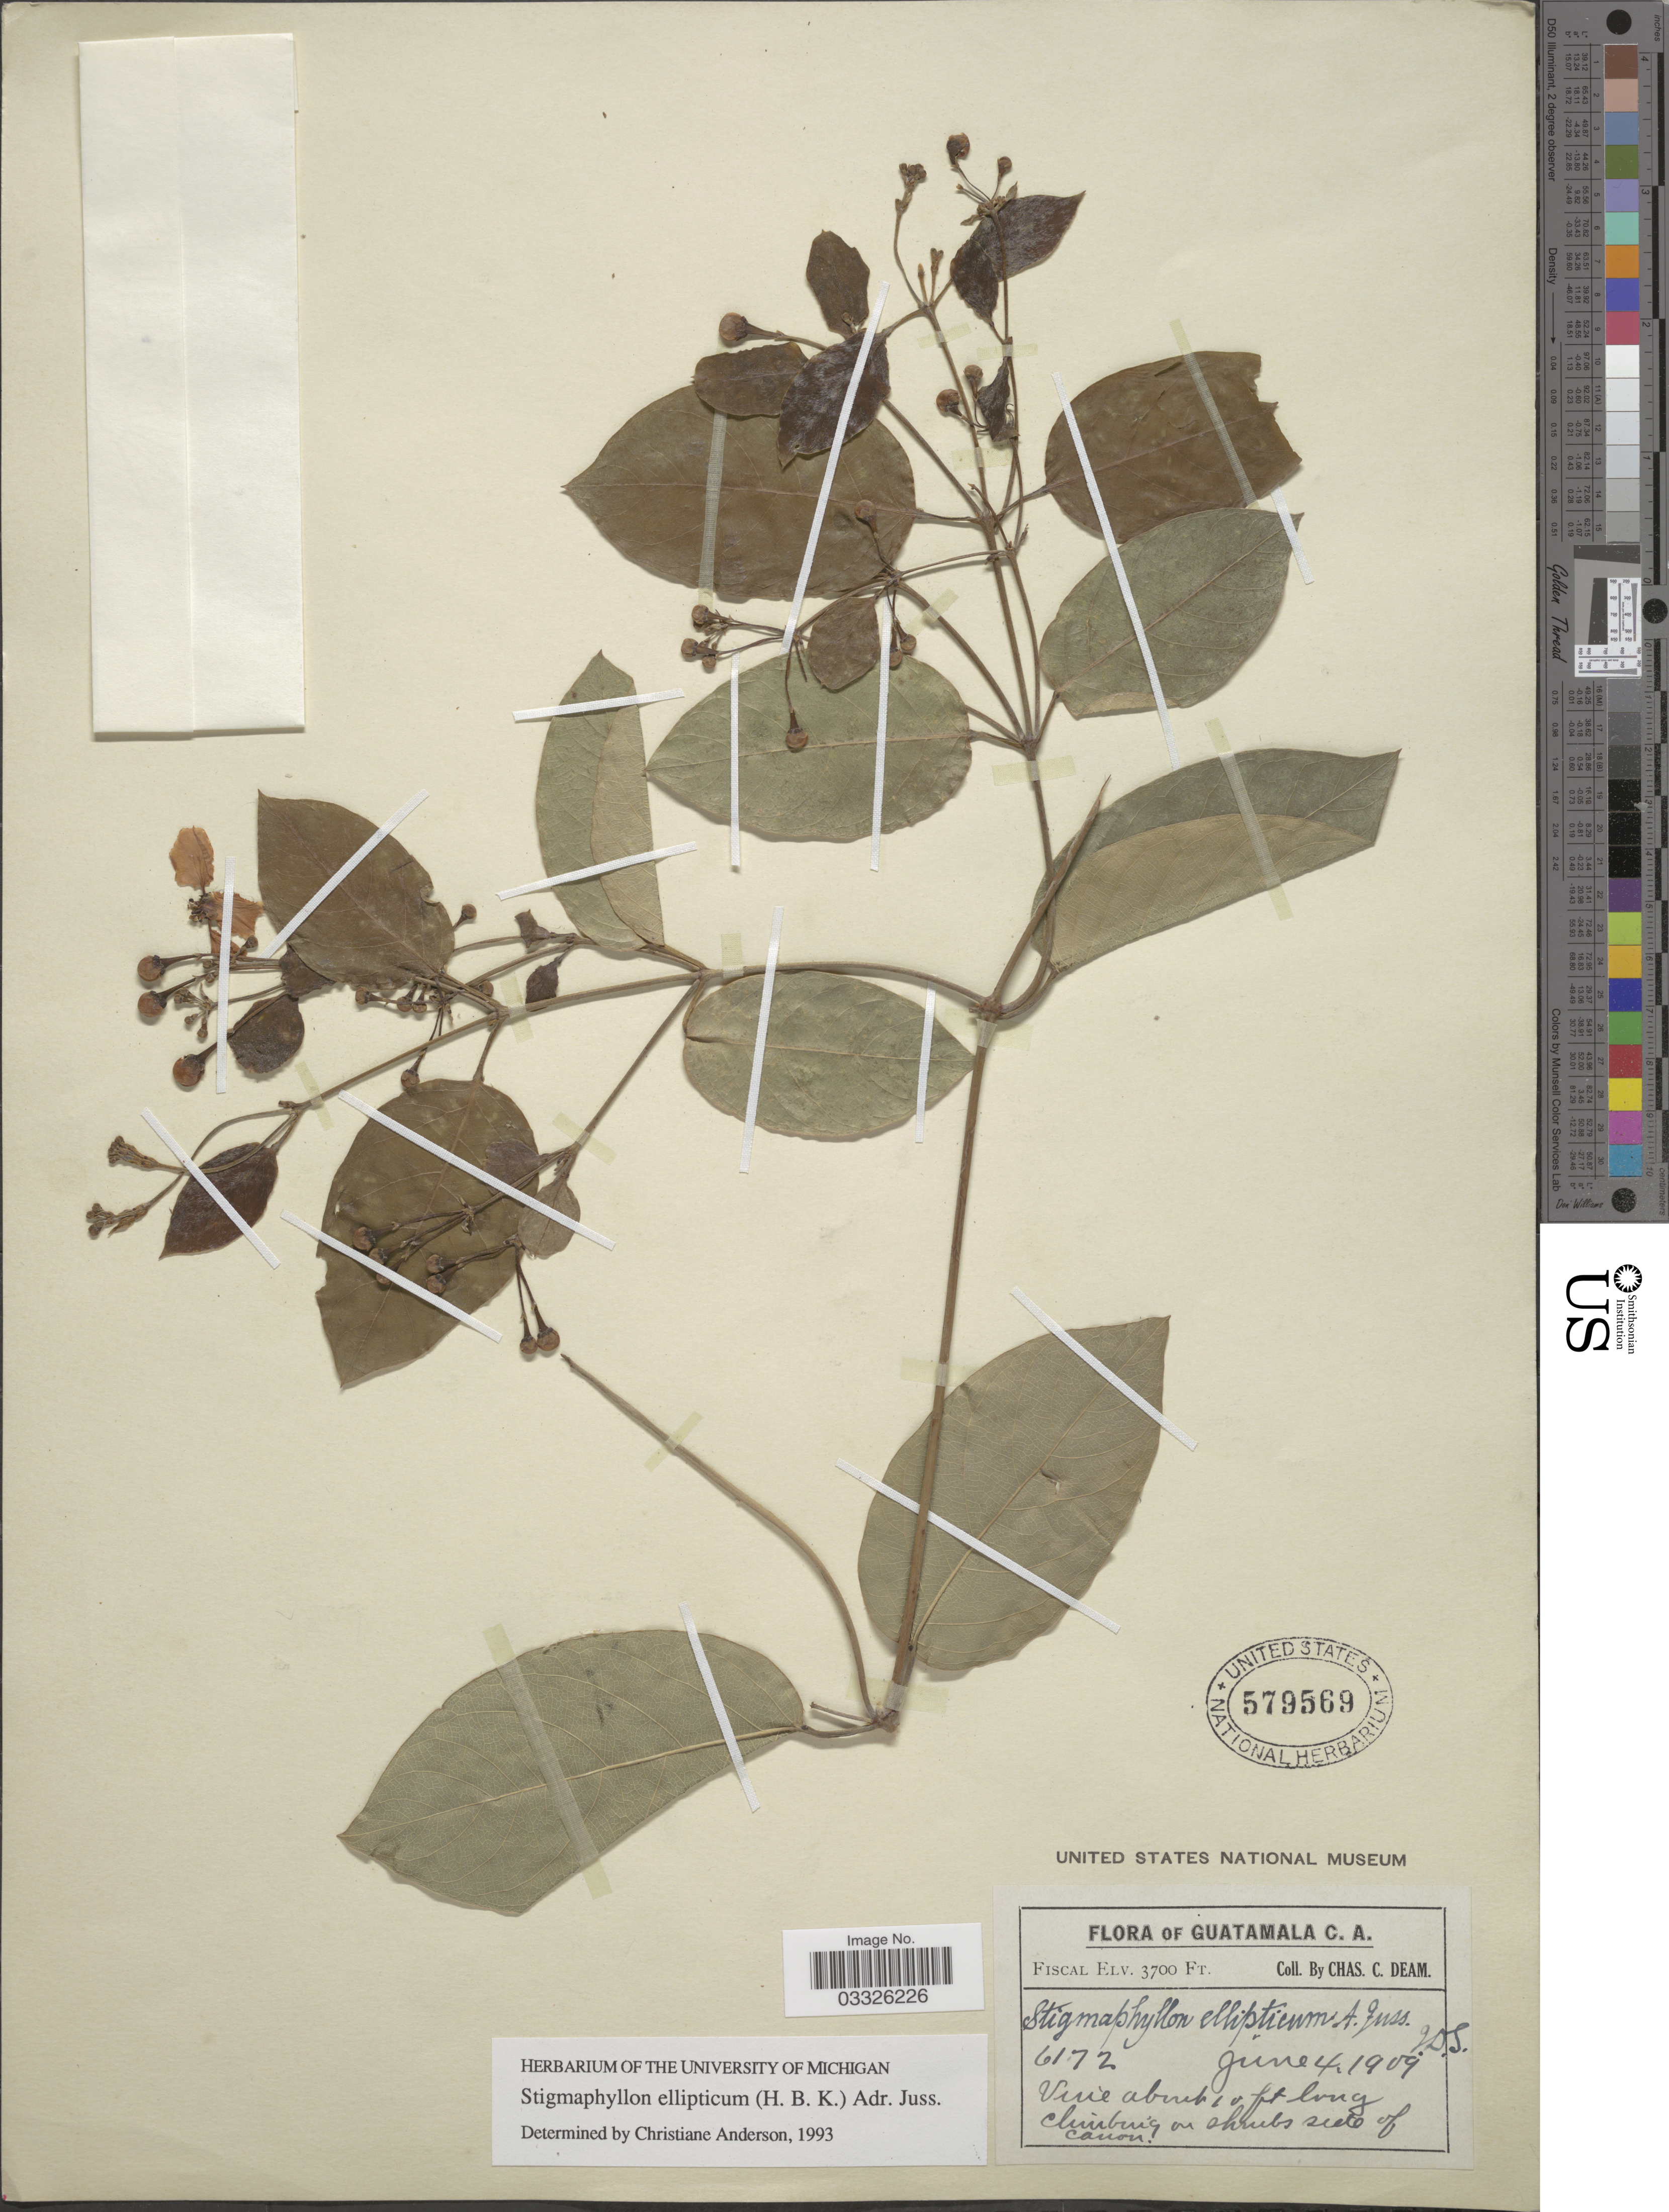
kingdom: Plantae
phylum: Tracheophyta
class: Magnoliopsida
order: Malpighiales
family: Malpighiaceae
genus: Stigmaphyllon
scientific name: Stigmaphyllon ellipticum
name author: (Kunth) A. Juss.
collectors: C. C. Deam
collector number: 6172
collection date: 1909-06-04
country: Guatemala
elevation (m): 1128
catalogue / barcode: US 579569